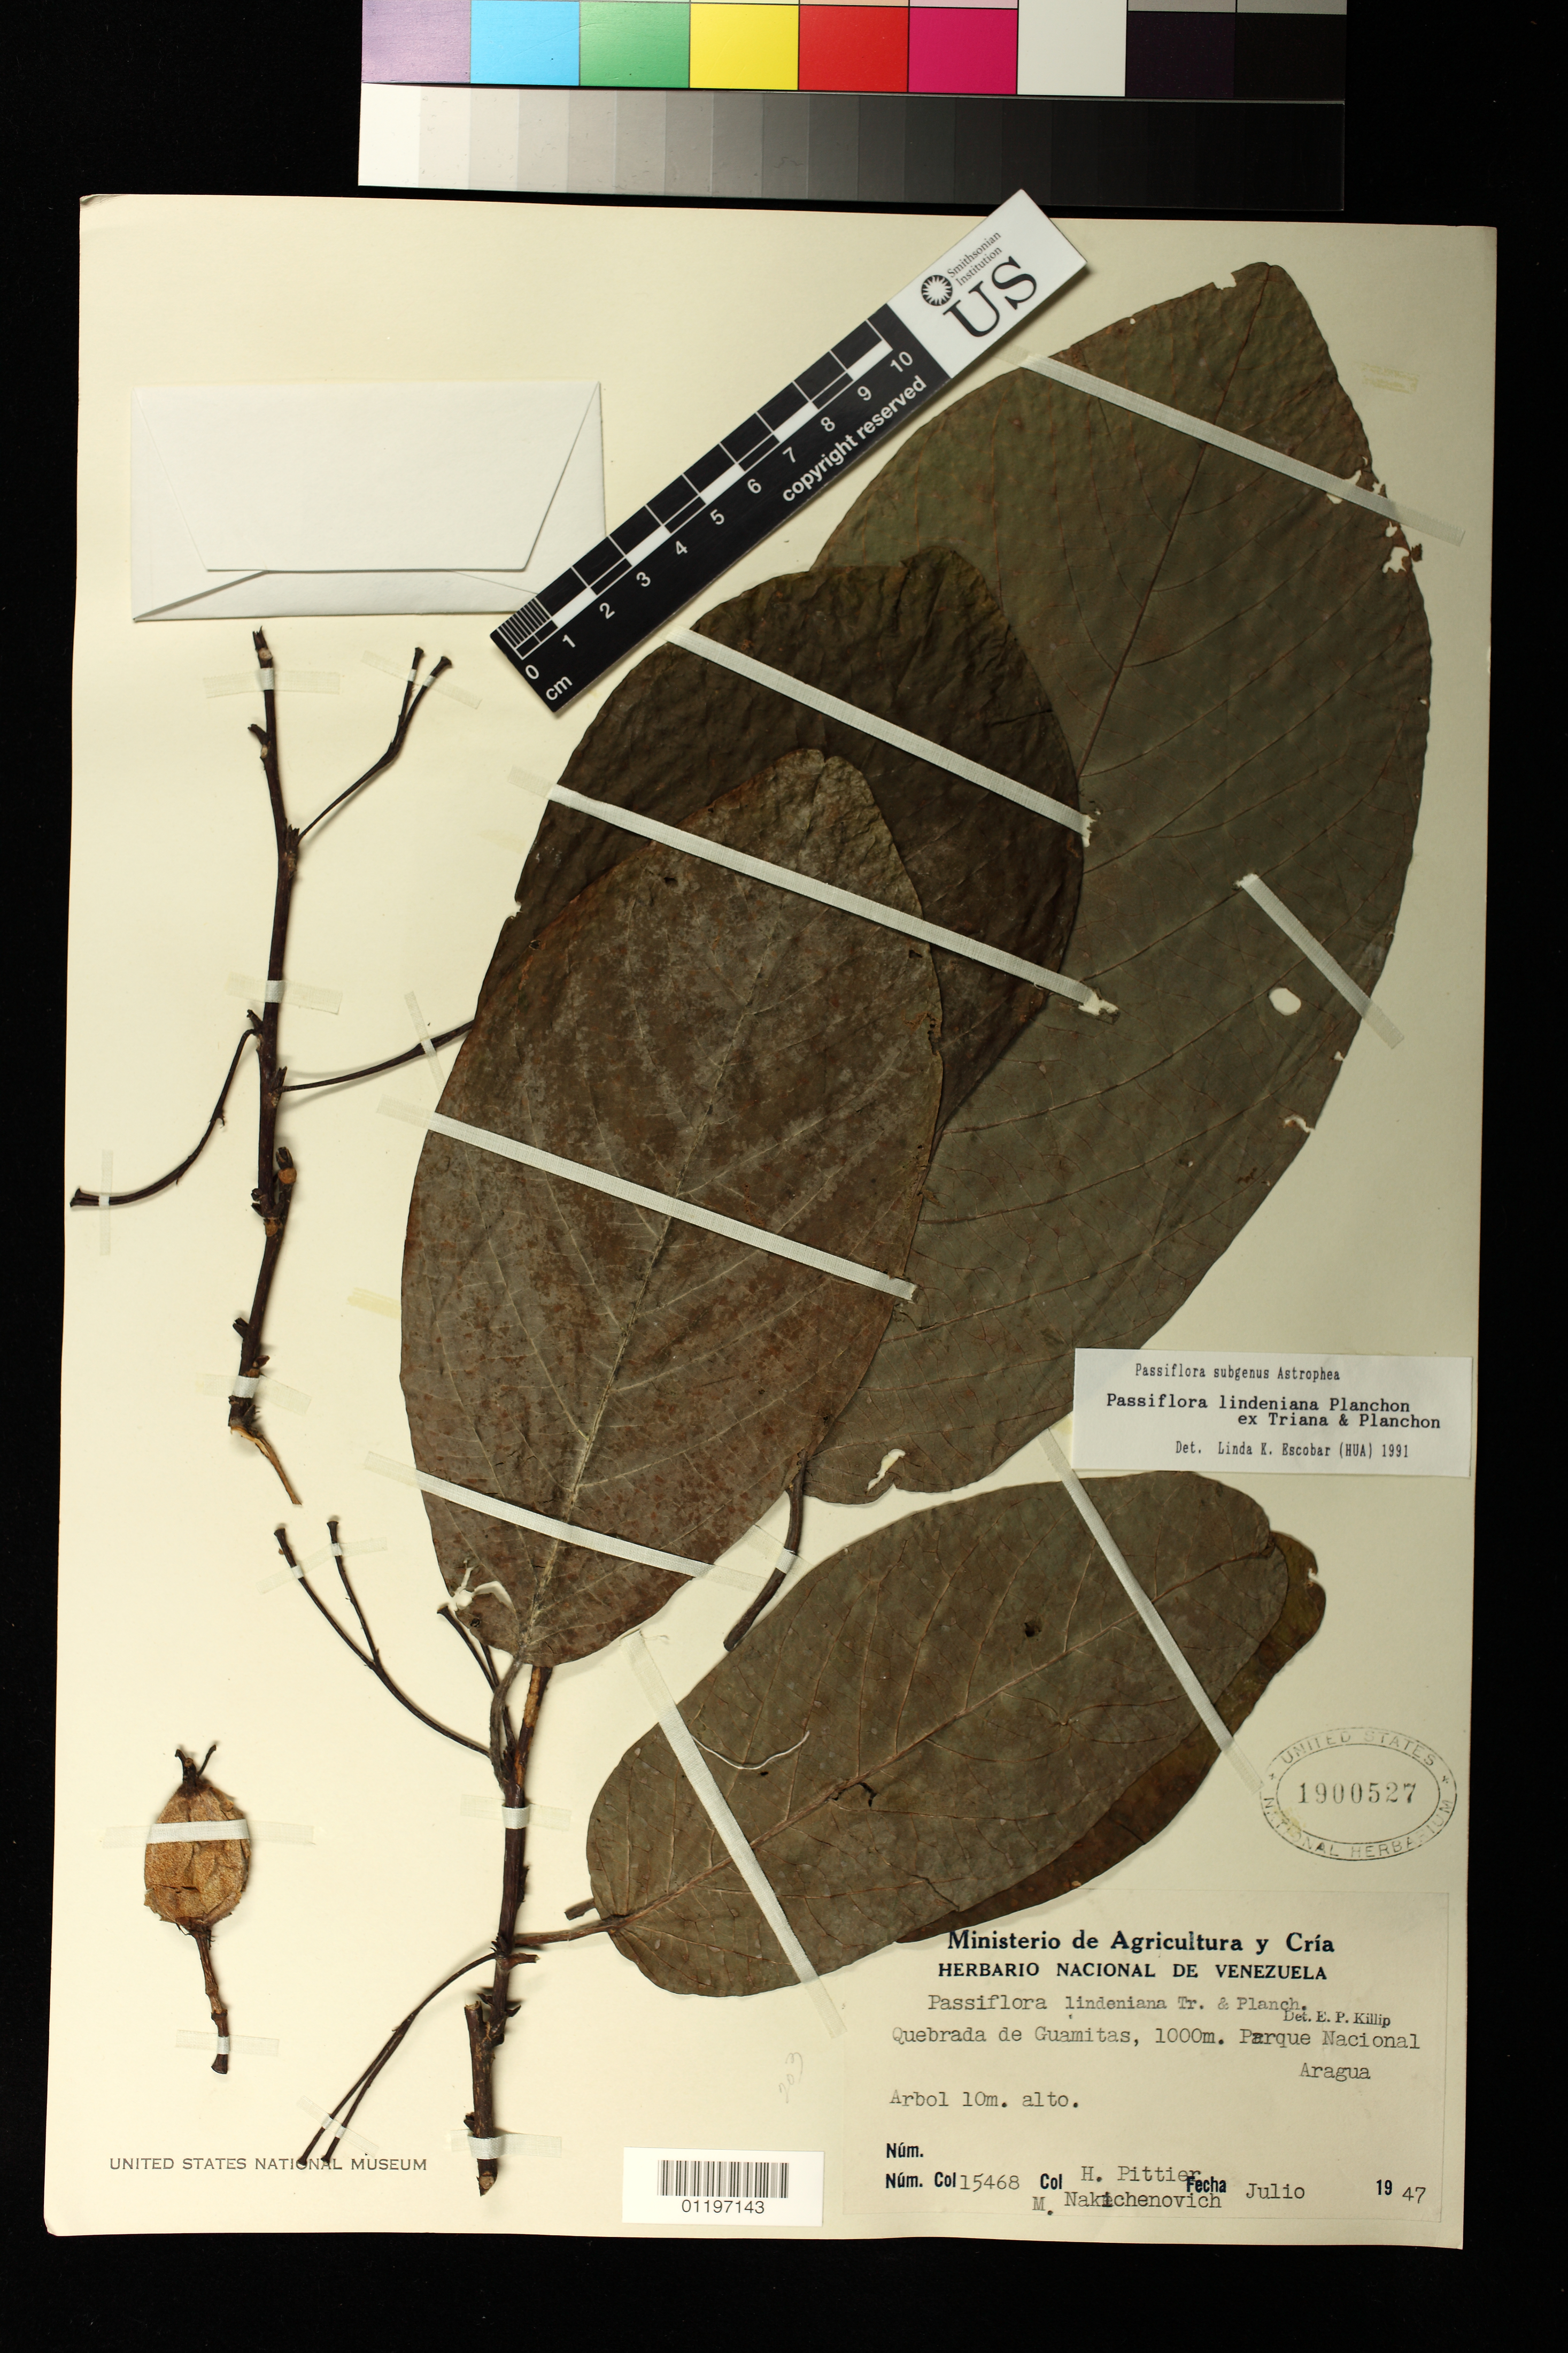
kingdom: Plantae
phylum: Tracheophyta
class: Magnoliopsida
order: Malpighiales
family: Passifloraceae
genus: Passiflora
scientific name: Passiflora lindeniana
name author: Planch.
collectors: H. F. Pittier & M. Nakichenovich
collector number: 15468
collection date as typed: Jul 1947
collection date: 1947-07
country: Venezuela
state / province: Aragua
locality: Quebrada de Guamitas, Parque Nacional Aragua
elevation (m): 1000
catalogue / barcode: US 1900527